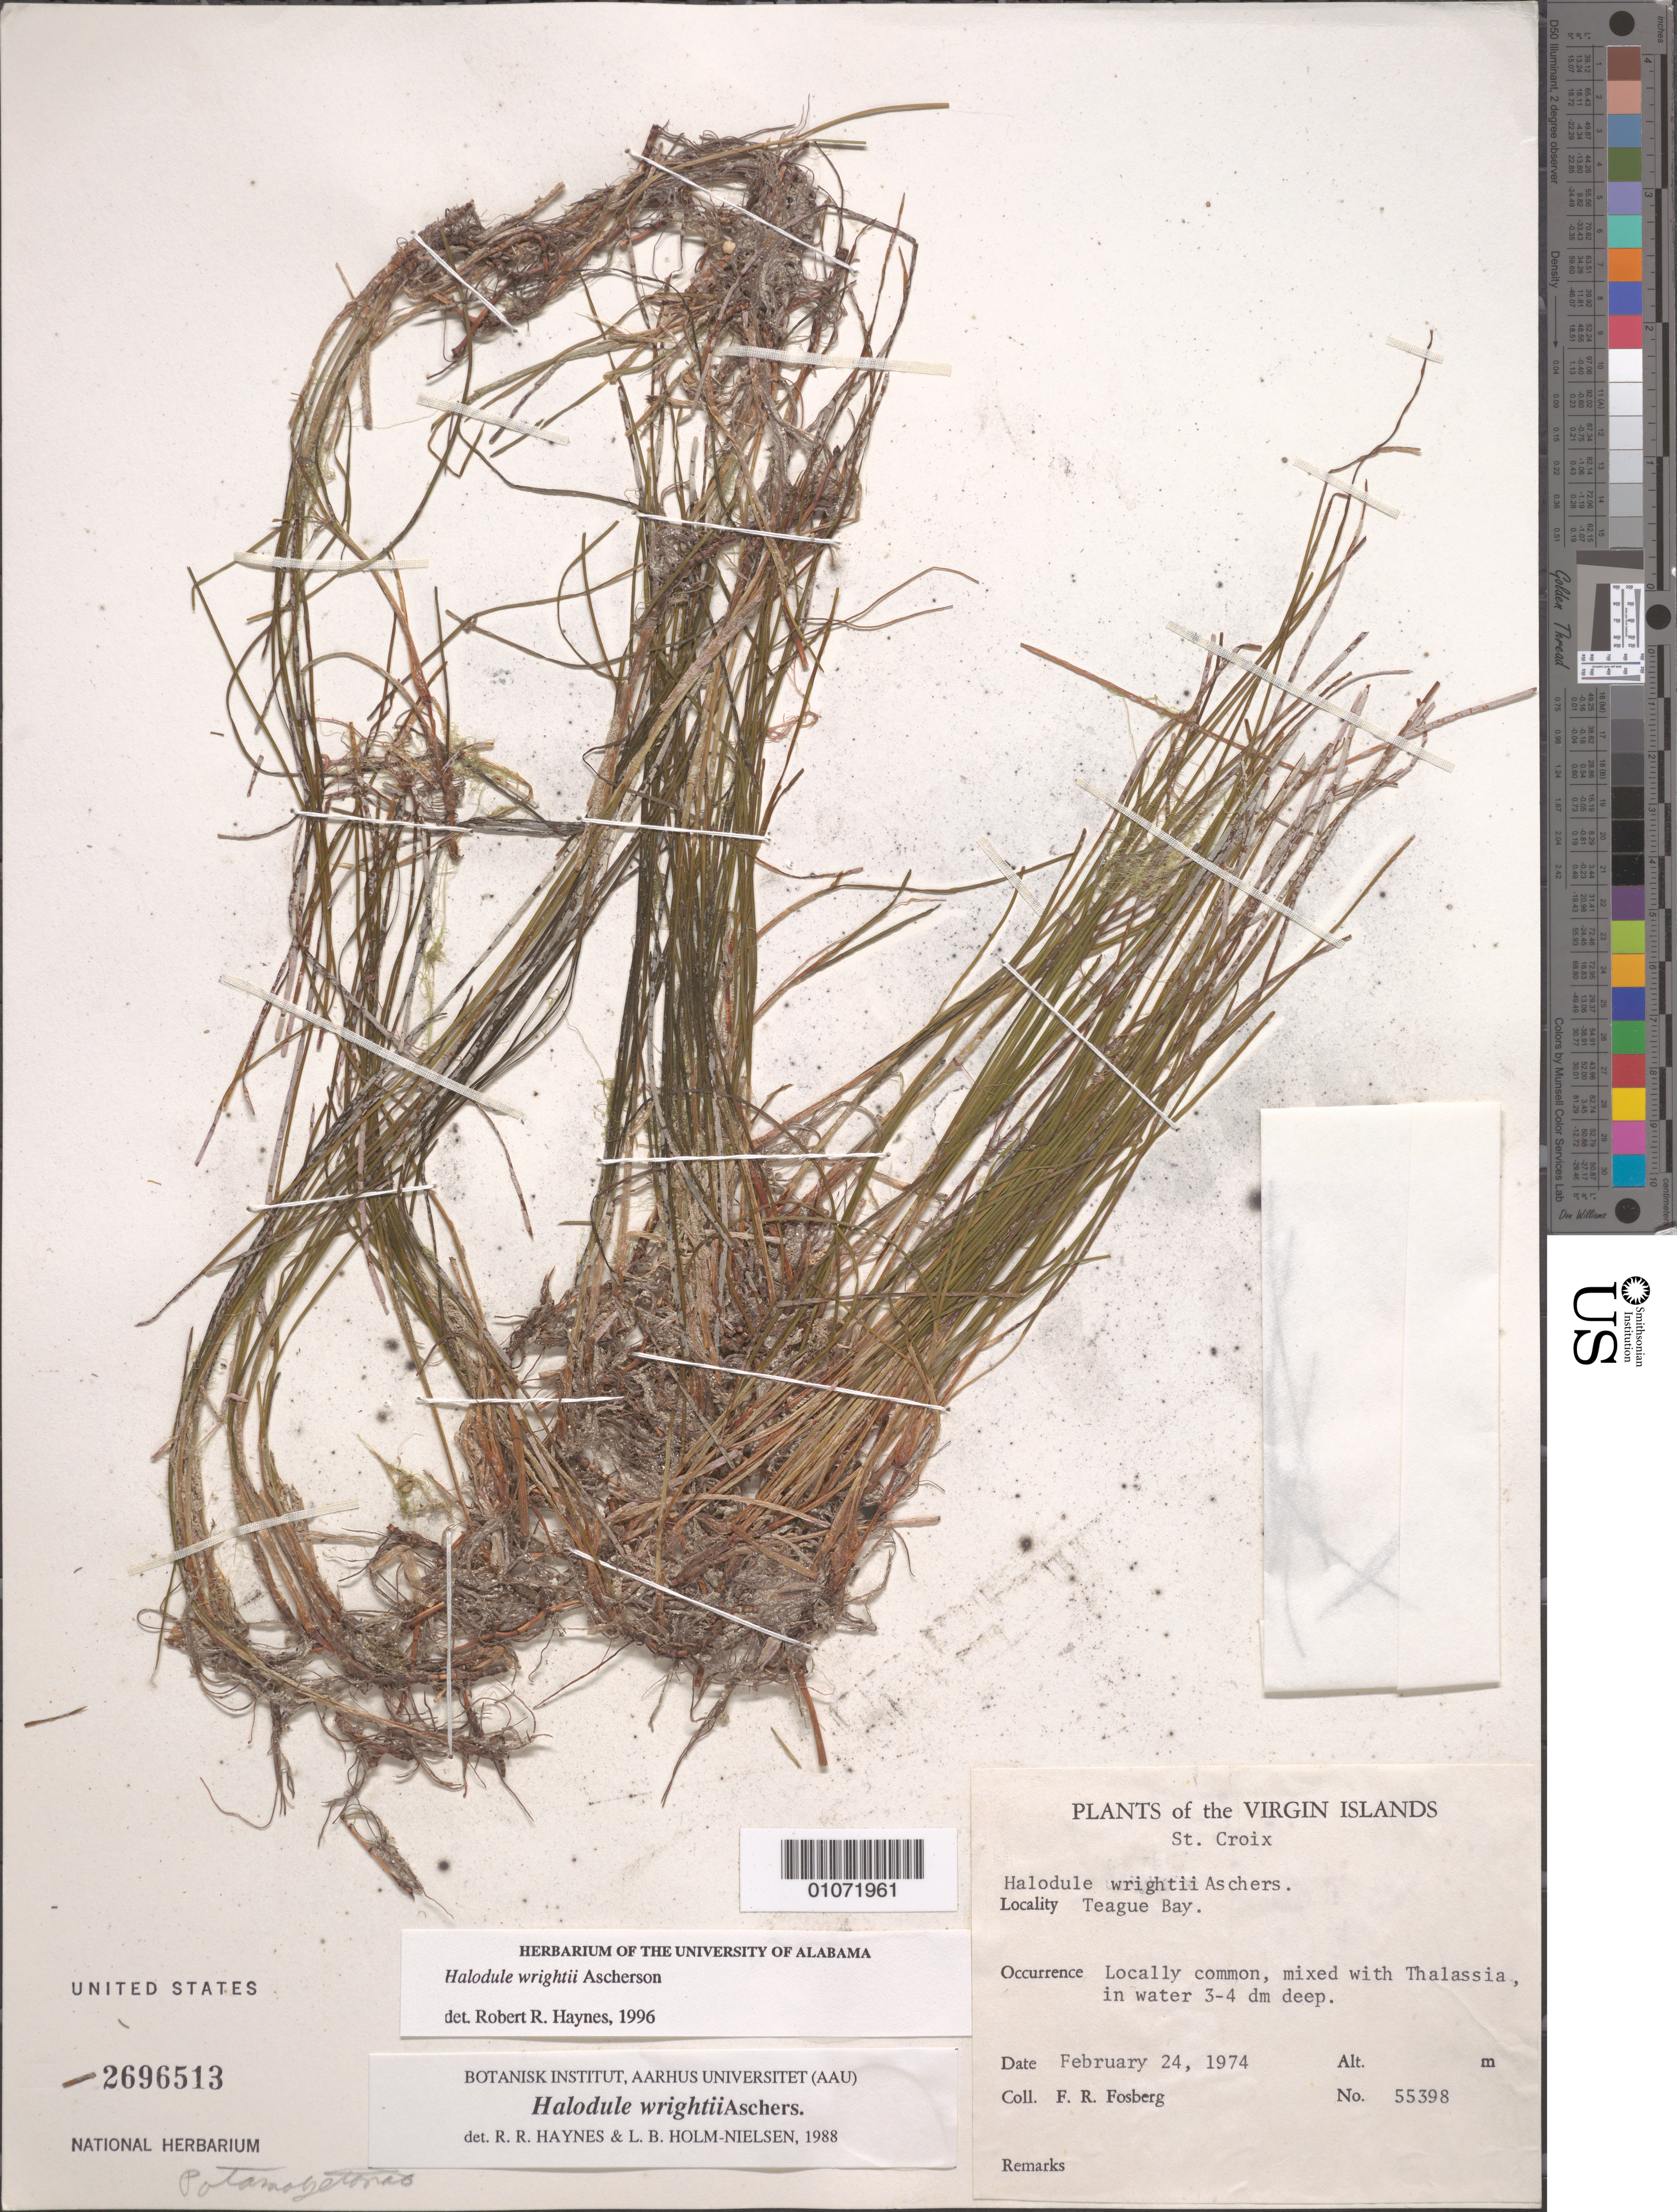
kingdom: Plantae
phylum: Tracheophyta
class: Liliopsida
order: Alismatales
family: Cymodoceaceae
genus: Halodule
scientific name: Halodule wrightii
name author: Asch.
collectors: F. R. Fosberg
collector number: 55398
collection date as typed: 24 Feb 1974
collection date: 1974-02-24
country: U.S. Virgin Islands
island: St. Croix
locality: Teague Bay. Locally common, mixed with Thalassia, in water 3-4 dm deep.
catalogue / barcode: US 2696513